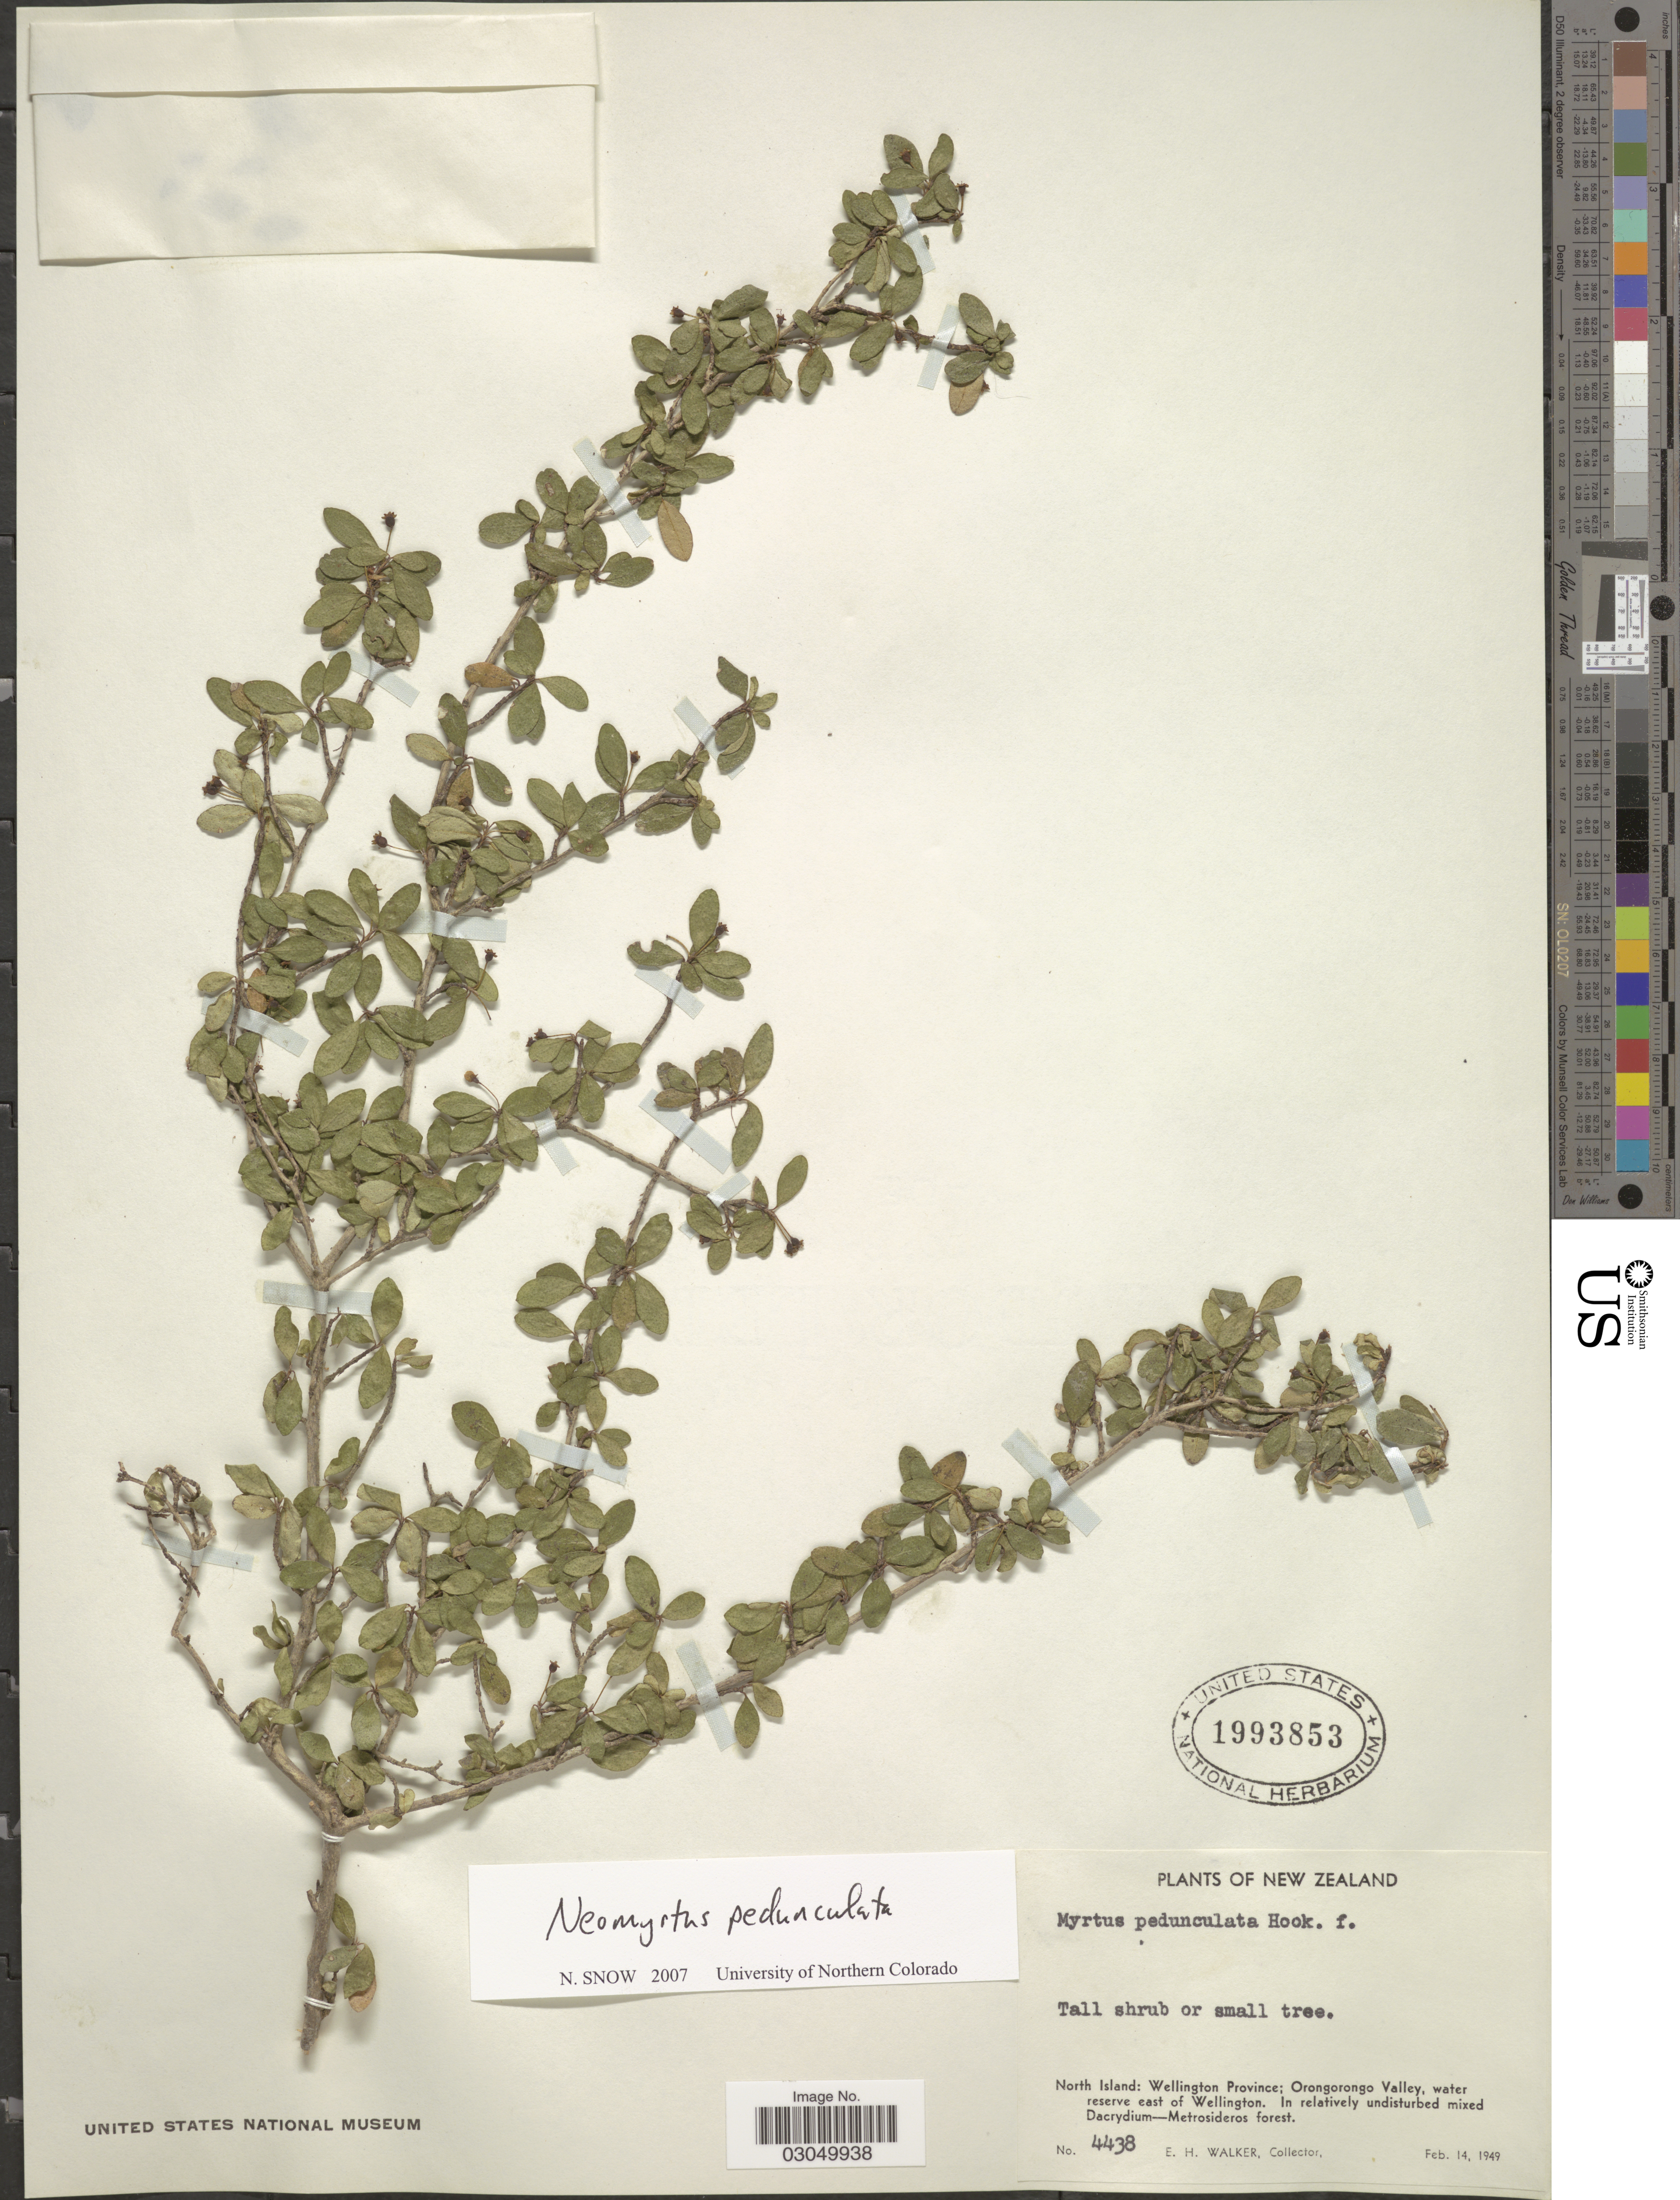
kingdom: Plantae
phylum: Tracheophyta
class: Magnoliopsida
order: Myrtales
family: Myrtaceae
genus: Neomyrtus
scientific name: Neomyrtus pedunculata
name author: Allan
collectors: E. H. Walker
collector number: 4438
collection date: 1949-02-14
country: New Zealand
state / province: Wellington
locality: North Island: Wellington Province; Orongorongo Valley, water reserve east of Wellington.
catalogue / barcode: US 1993853